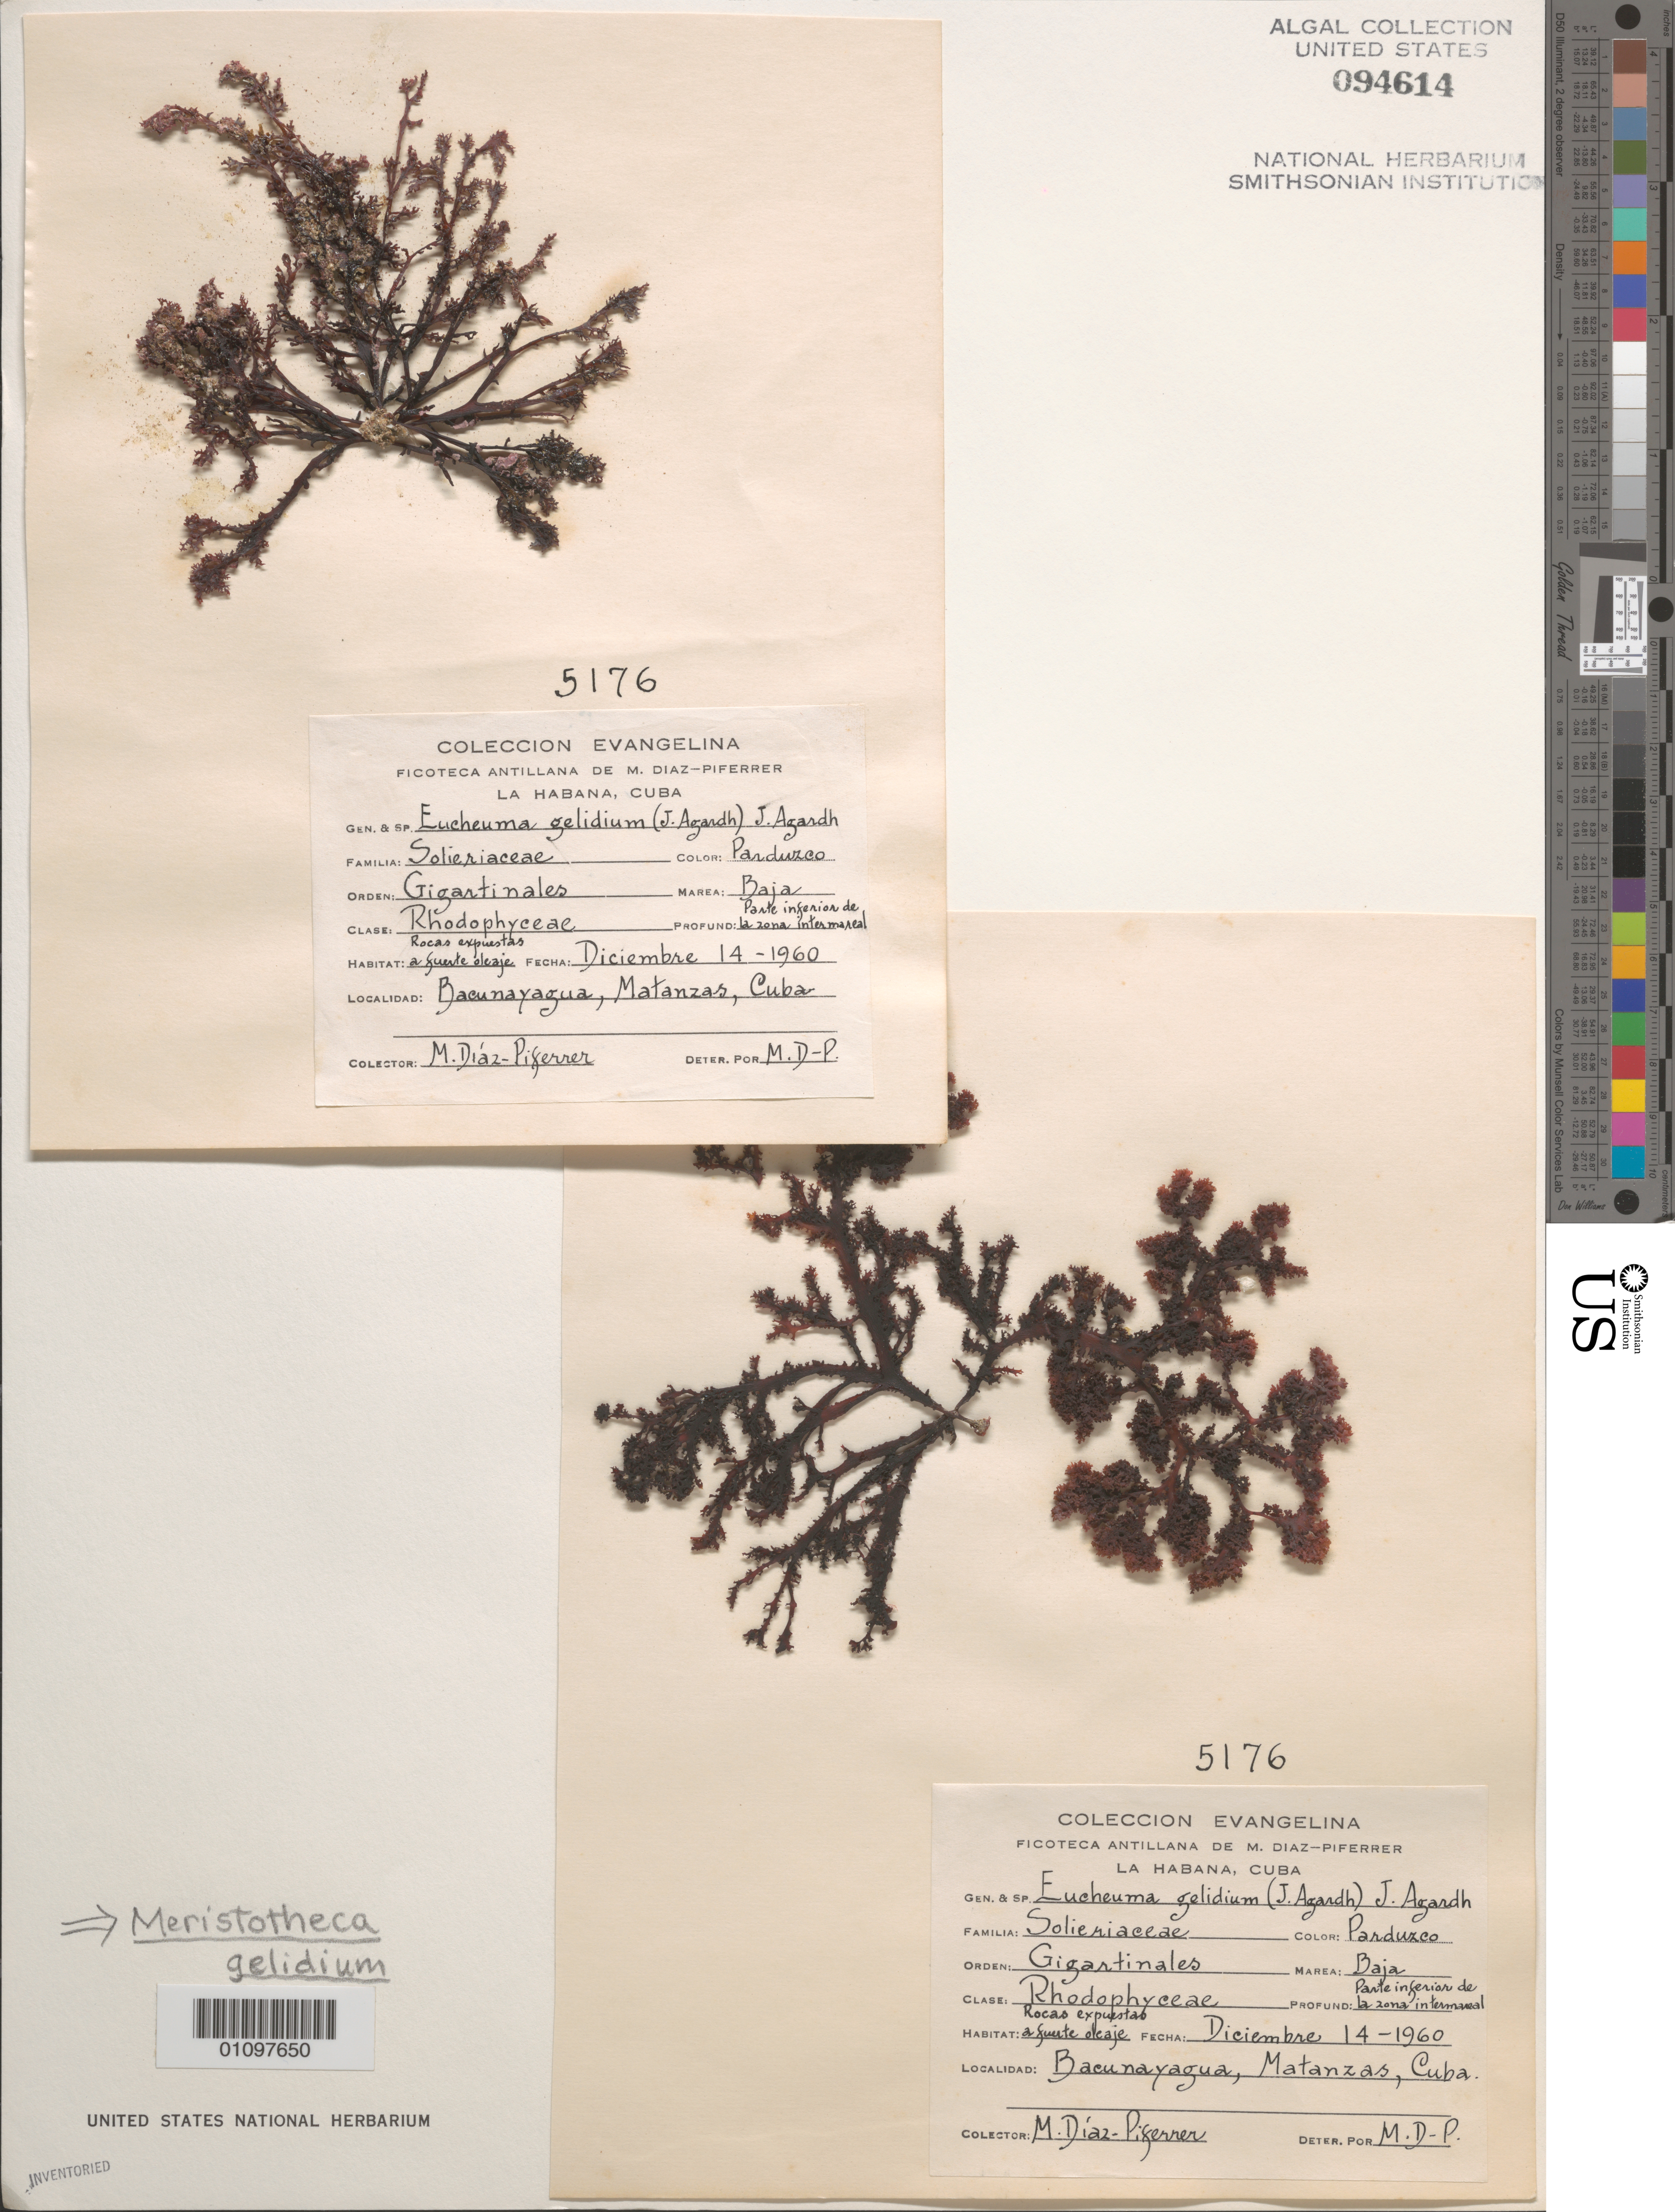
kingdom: Plantae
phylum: Rhodophyta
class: Florideophyceae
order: Gigartinales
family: Solieriaceae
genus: Meristotheca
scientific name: Meristotheca gelidium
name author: (J. Agardh) E.J. Faye & Masuda in E.J. Faye et al.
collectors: M. Diaz-Piferrer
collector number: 5176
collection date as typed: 14 Dec 1960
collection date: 1960-12-14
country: Cuba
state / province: Matanzas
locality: Bacunayagua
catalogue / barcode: US 94614